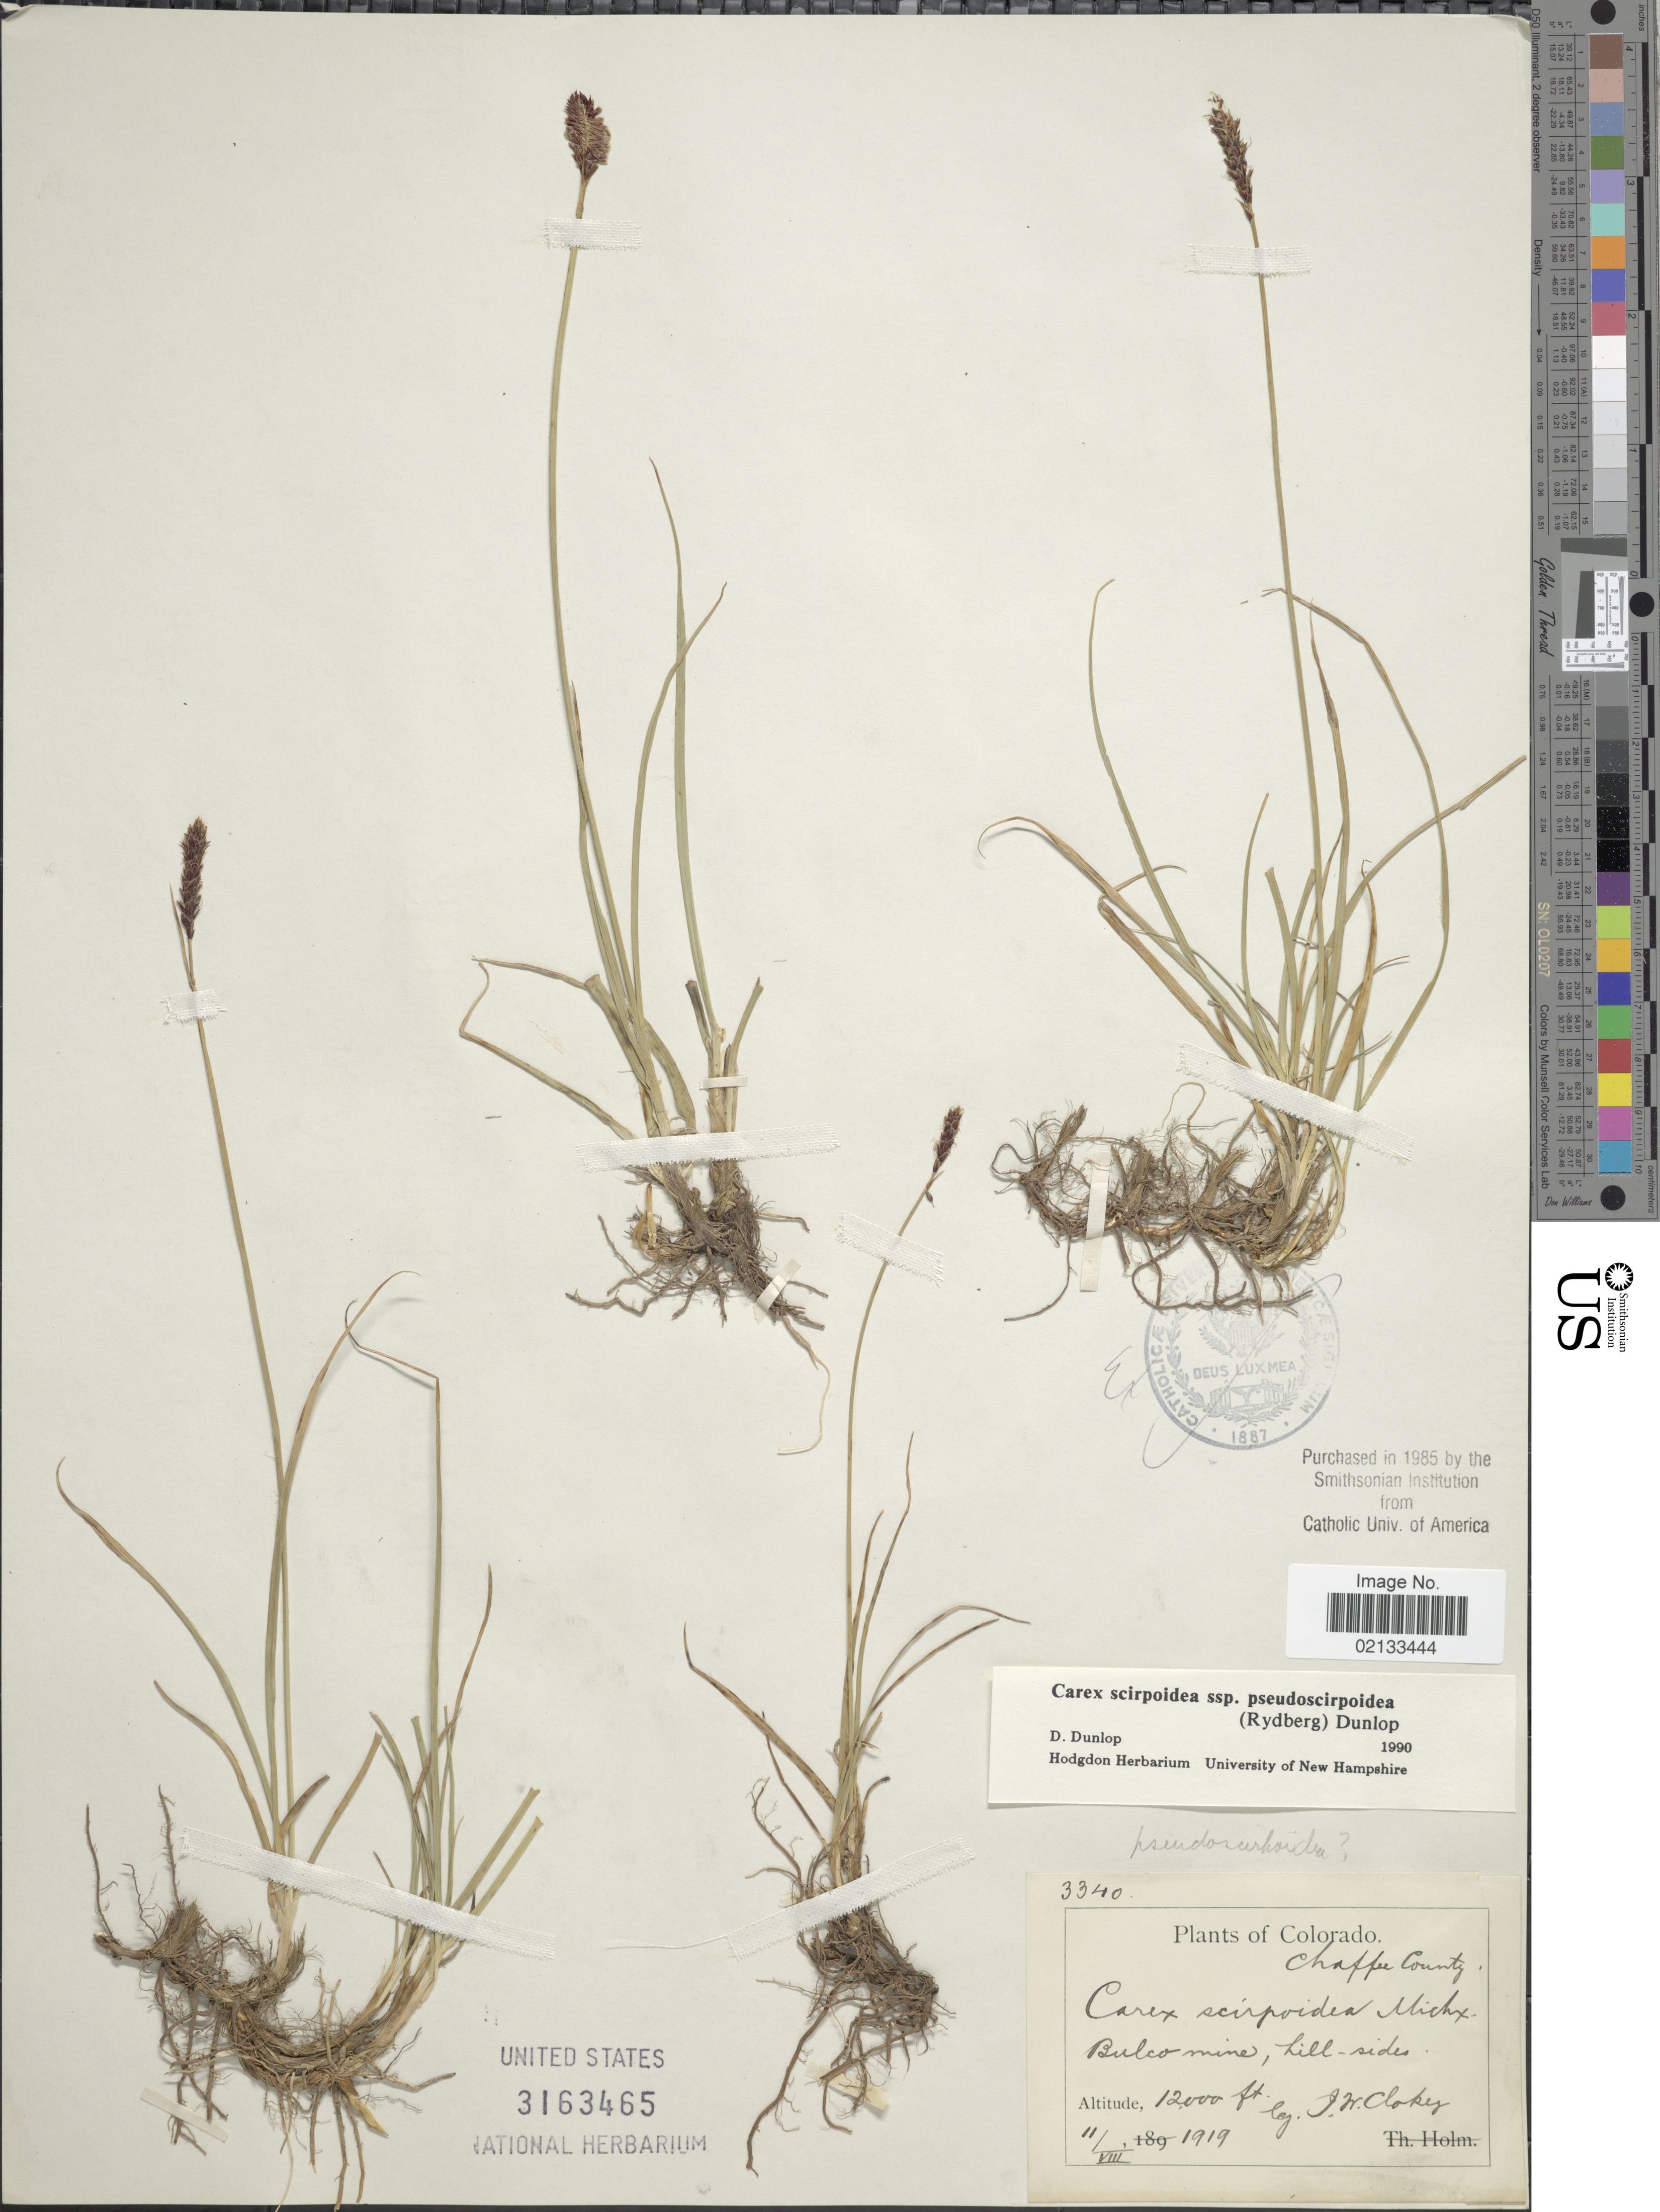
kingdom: Plantae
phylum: Tracheophyta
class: Liliopsida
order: Poales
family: Cyperaceae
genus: Carex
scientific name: Carex scirpoidea subsp. pseudoscirpoidea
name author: (Rydb.) Dunlop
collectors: I. W. Clokey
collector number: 3340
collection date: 1919-08-11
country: United States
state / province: Colorado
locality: Chaffee County, Bulco mine, hill-sides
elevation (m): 3658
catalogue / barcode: US 3163465